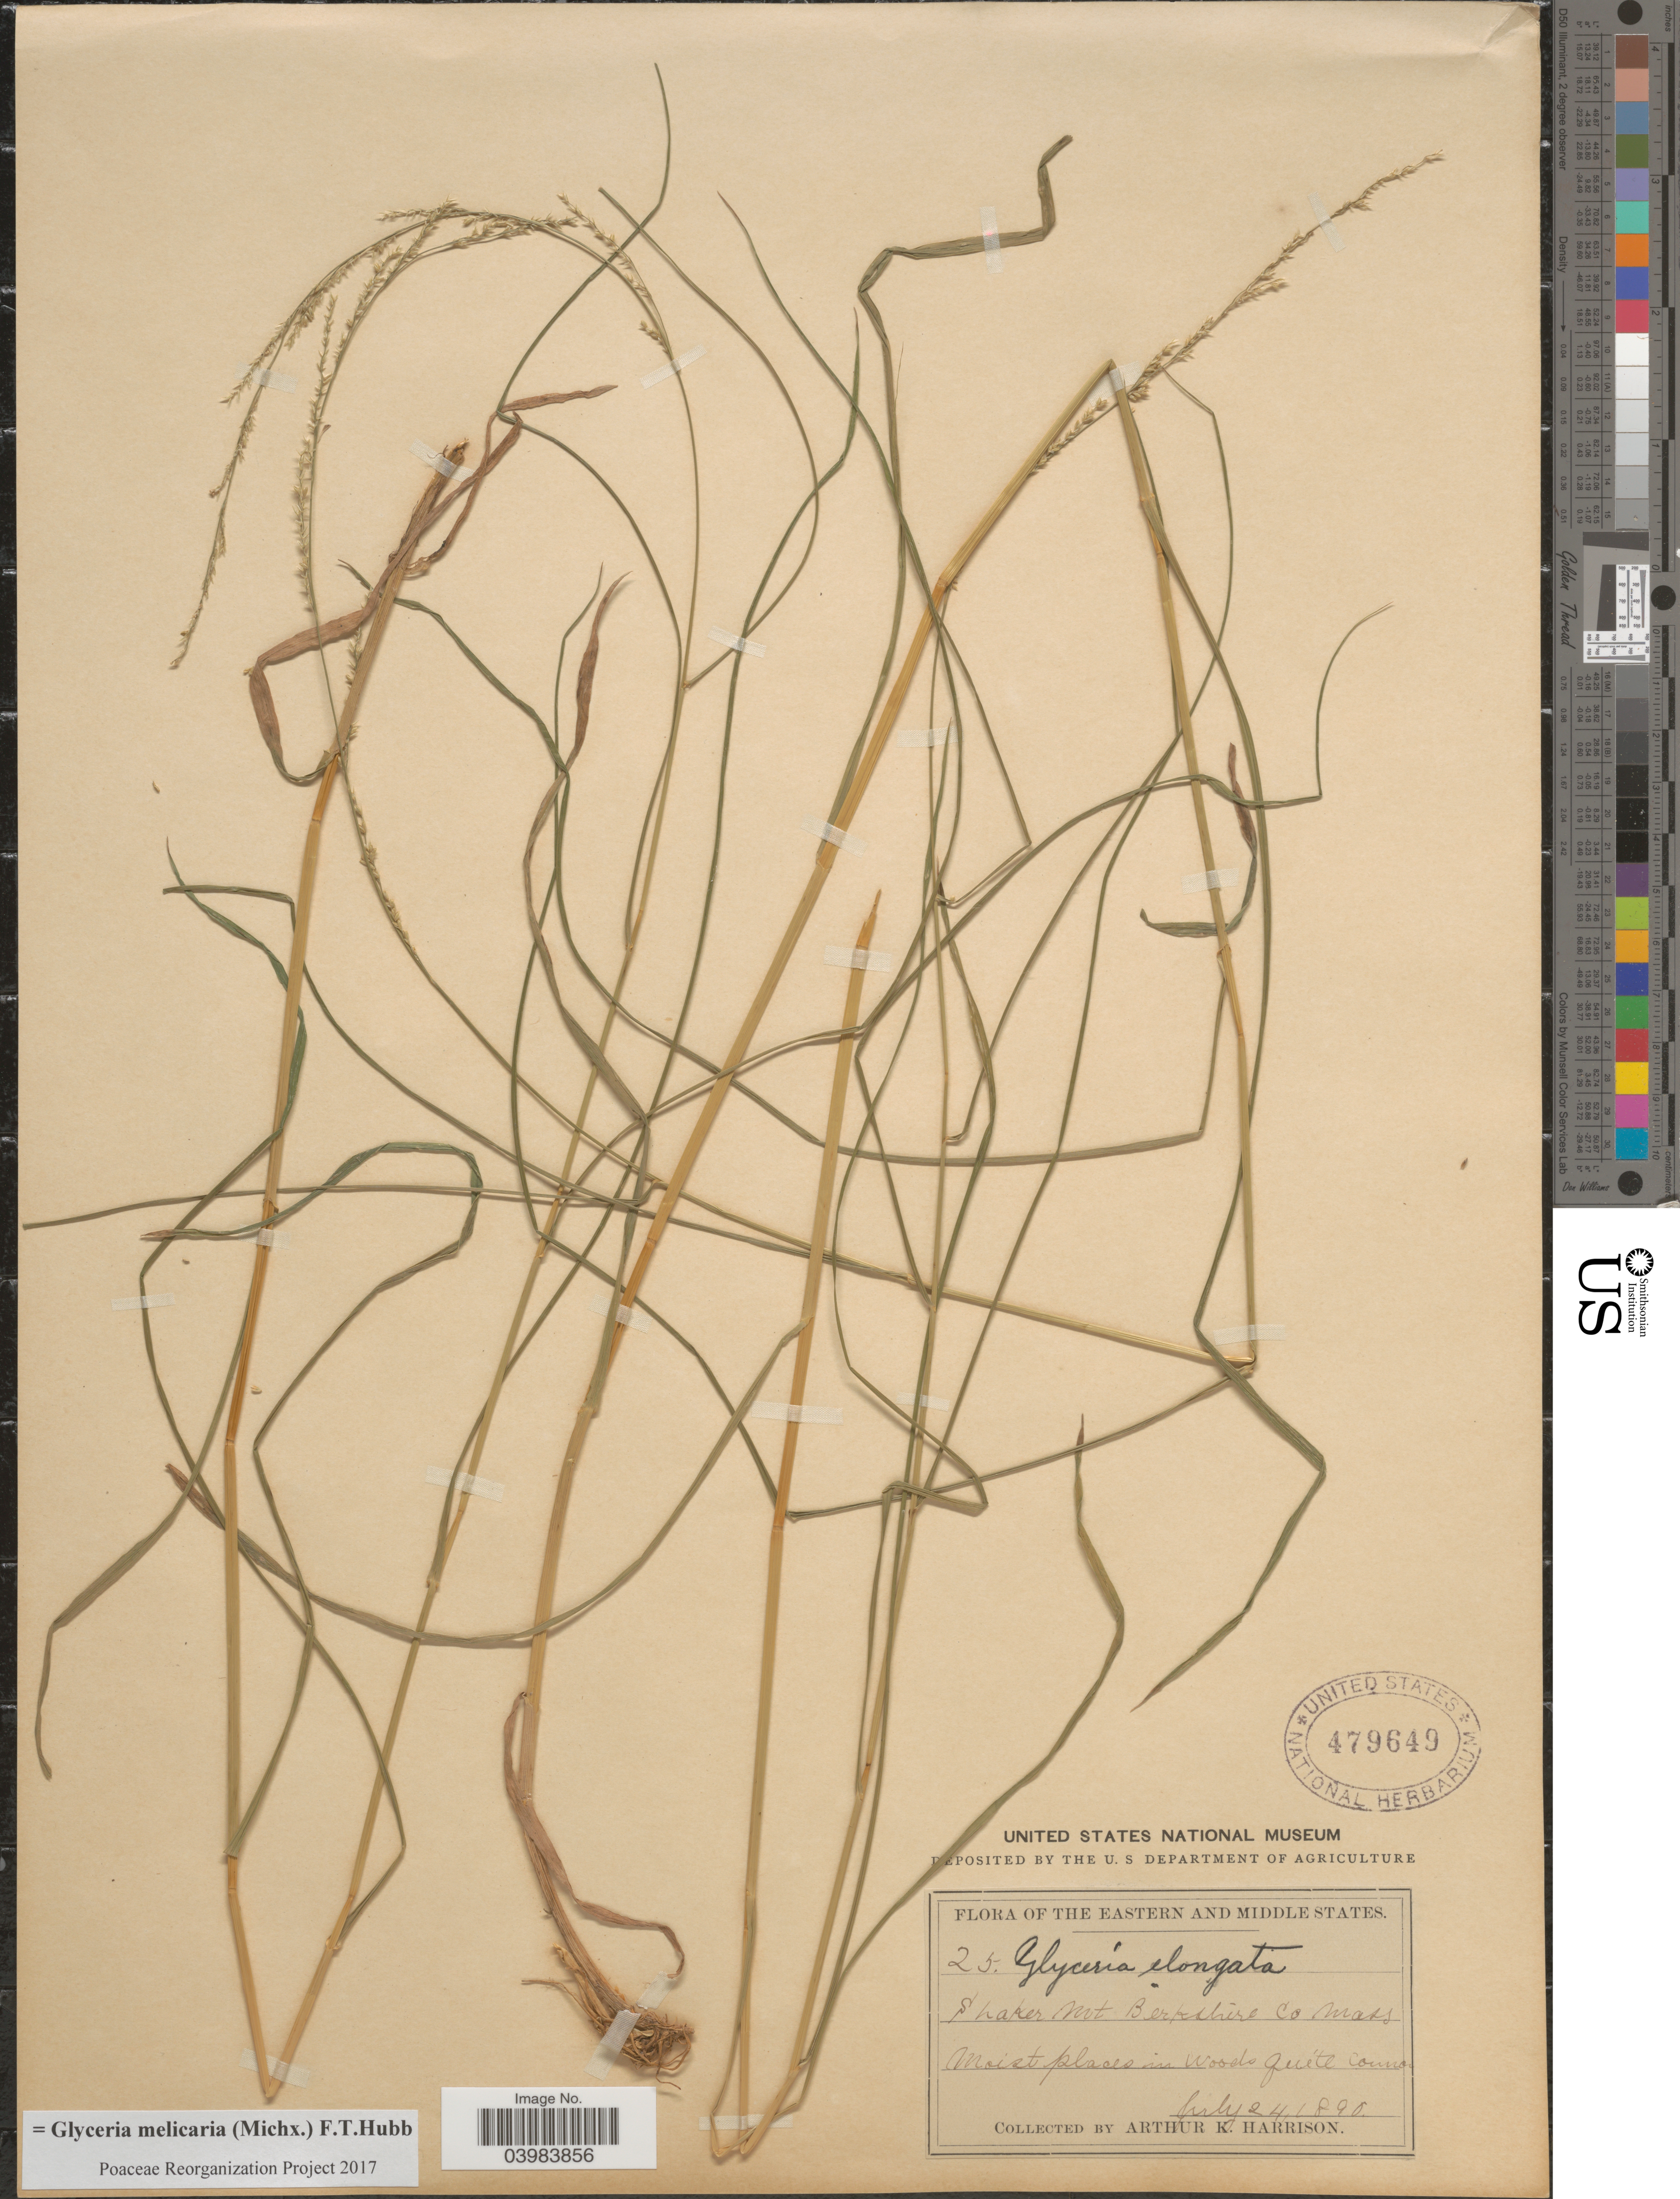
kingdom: Plantae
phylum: Tracheophyta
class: Liliopsida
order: Poales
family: Poaceae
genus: Glyceria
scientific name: Glyceria melicaria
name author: (Michx.) F.T. Hubb.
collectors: A. K. Harrison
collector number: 25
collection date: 1890-07-24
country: United States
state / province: Massachusetts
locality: The Eastern and Middle States. Shaker Mt Berkshire Co.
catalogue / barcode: US 479649